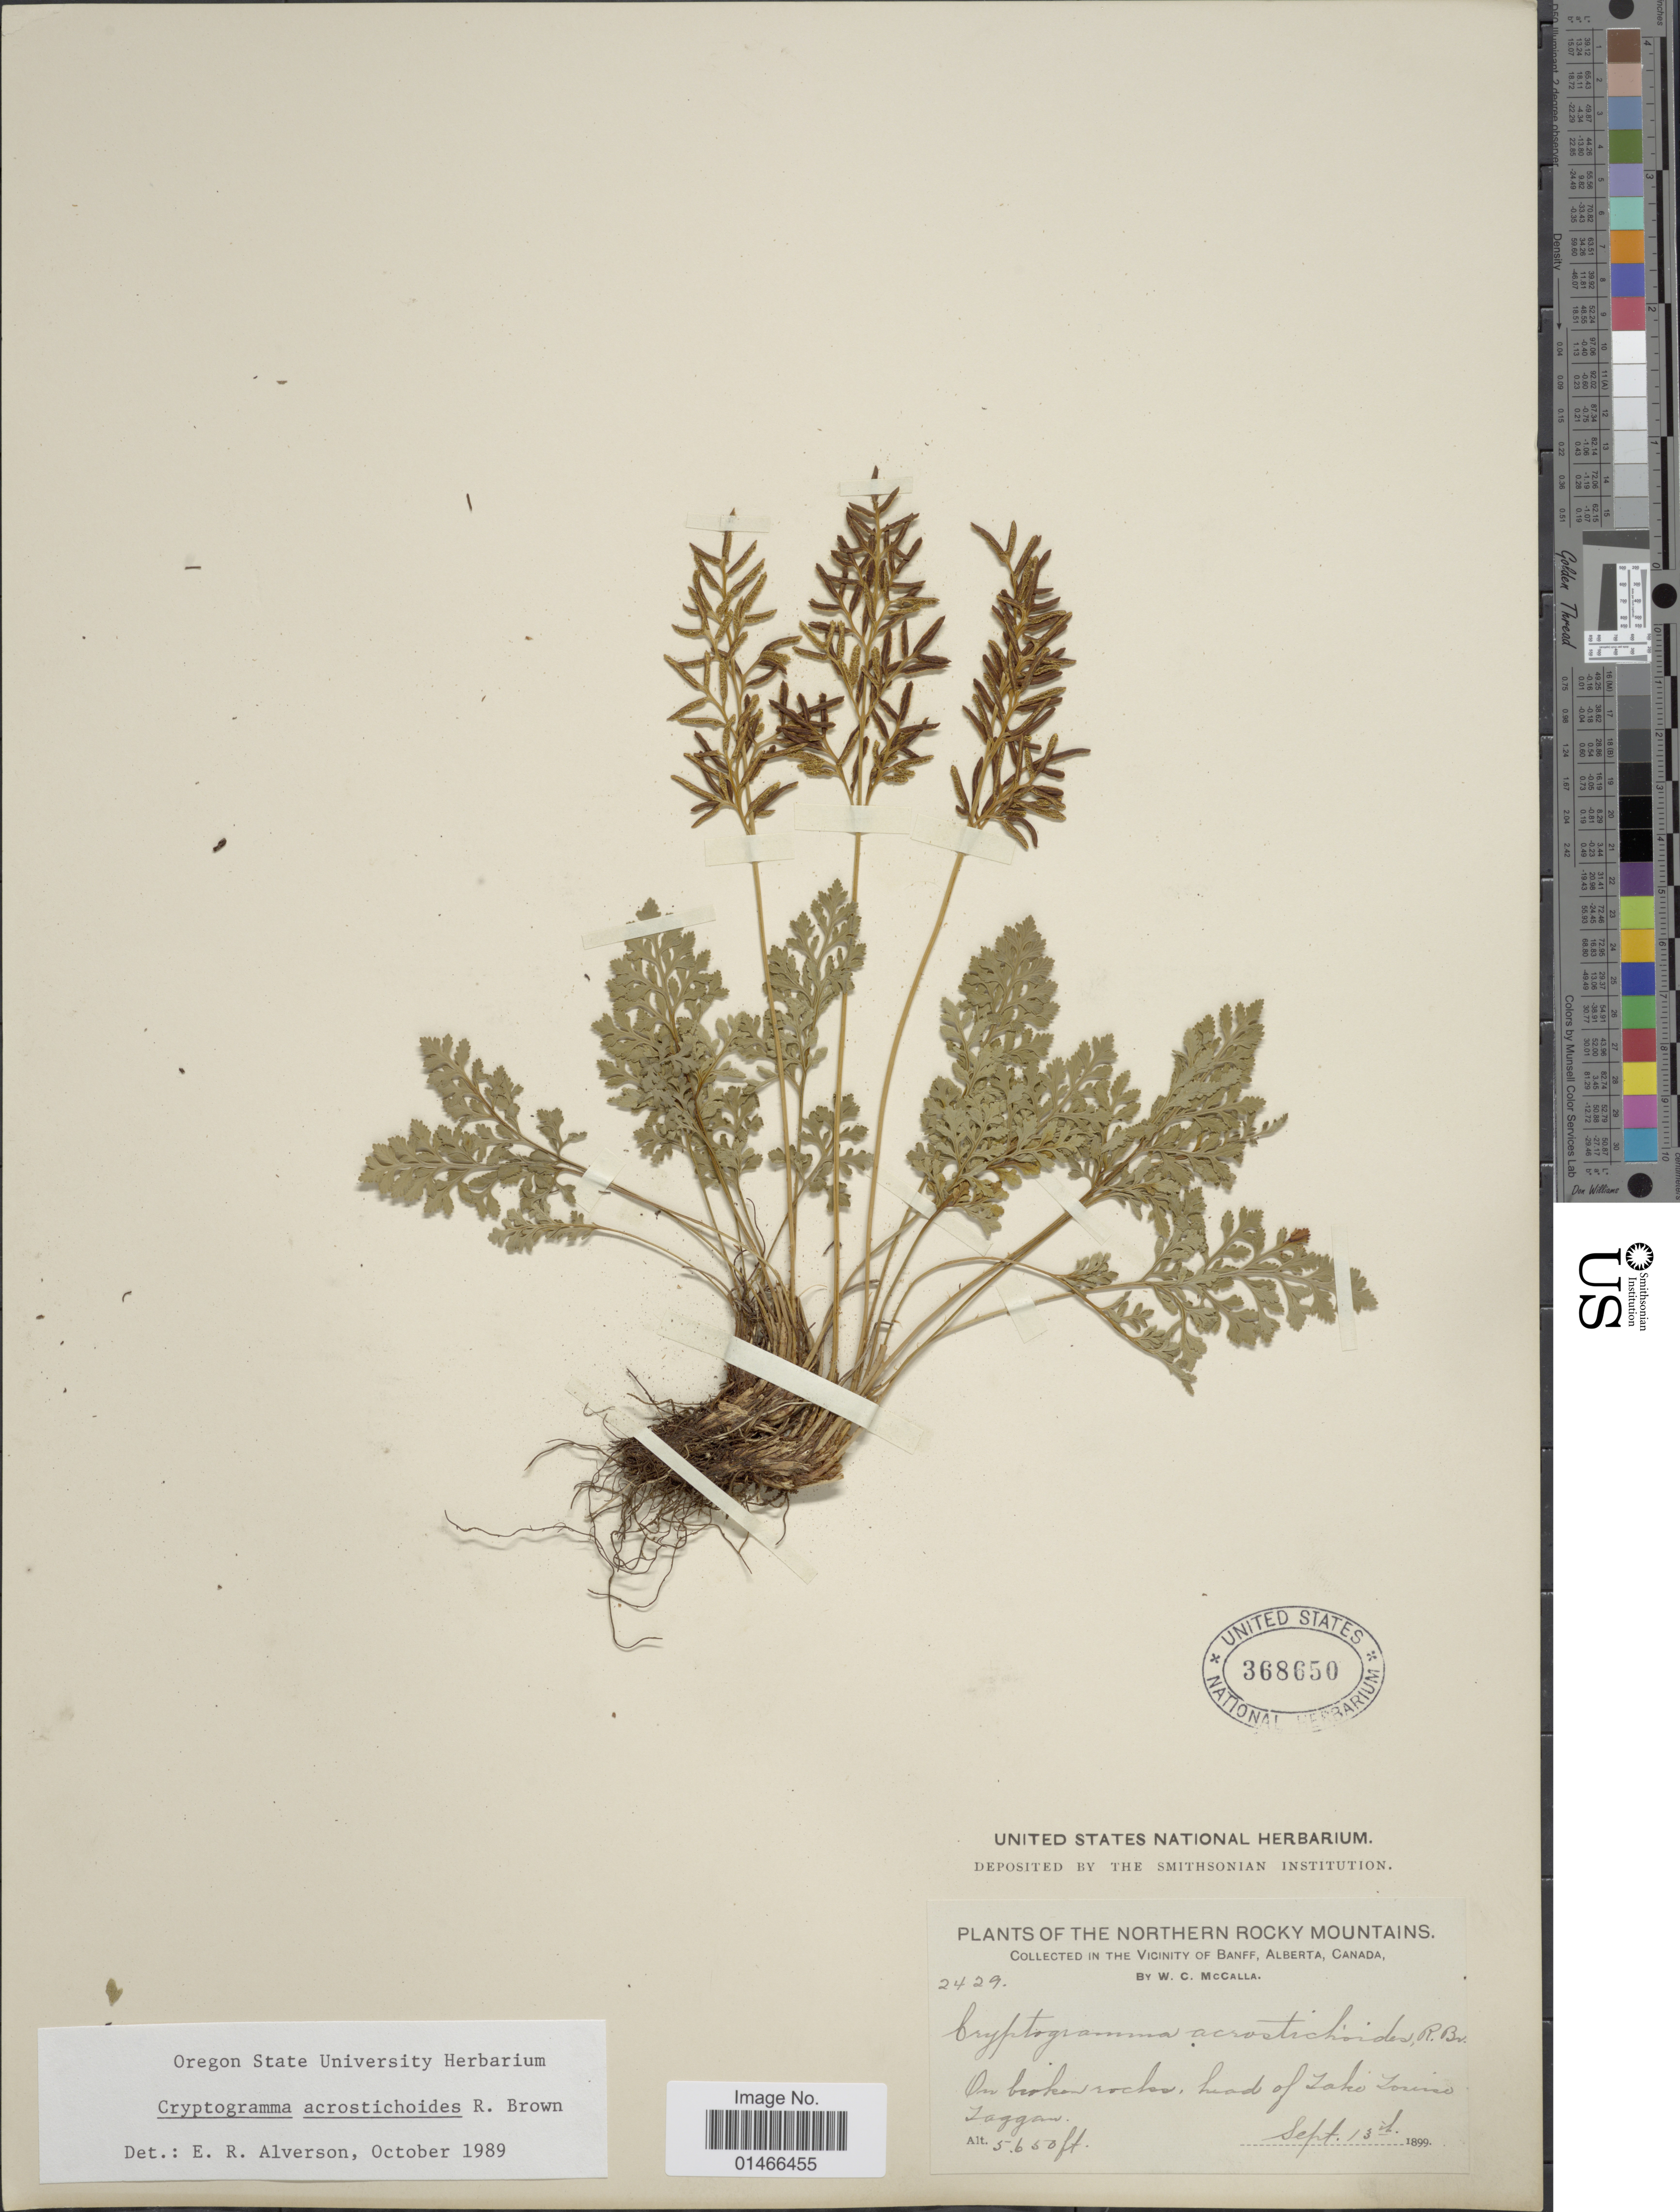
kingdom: Plantae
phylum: Tracheophyta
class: Polypodiopsida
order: Polypodiales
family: Pteridaceae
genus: Cryptogramma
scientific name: Cryptogramma acrostichoides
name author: R. Br.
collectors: W. McCalla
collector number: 2429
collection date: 1899-09-13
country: Canada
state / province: Alberta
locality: Northern Rocky Mountains. The Vicinity of Banff. Head of Lake Louise, Laggan.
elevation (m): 1722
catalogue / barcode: US 368650